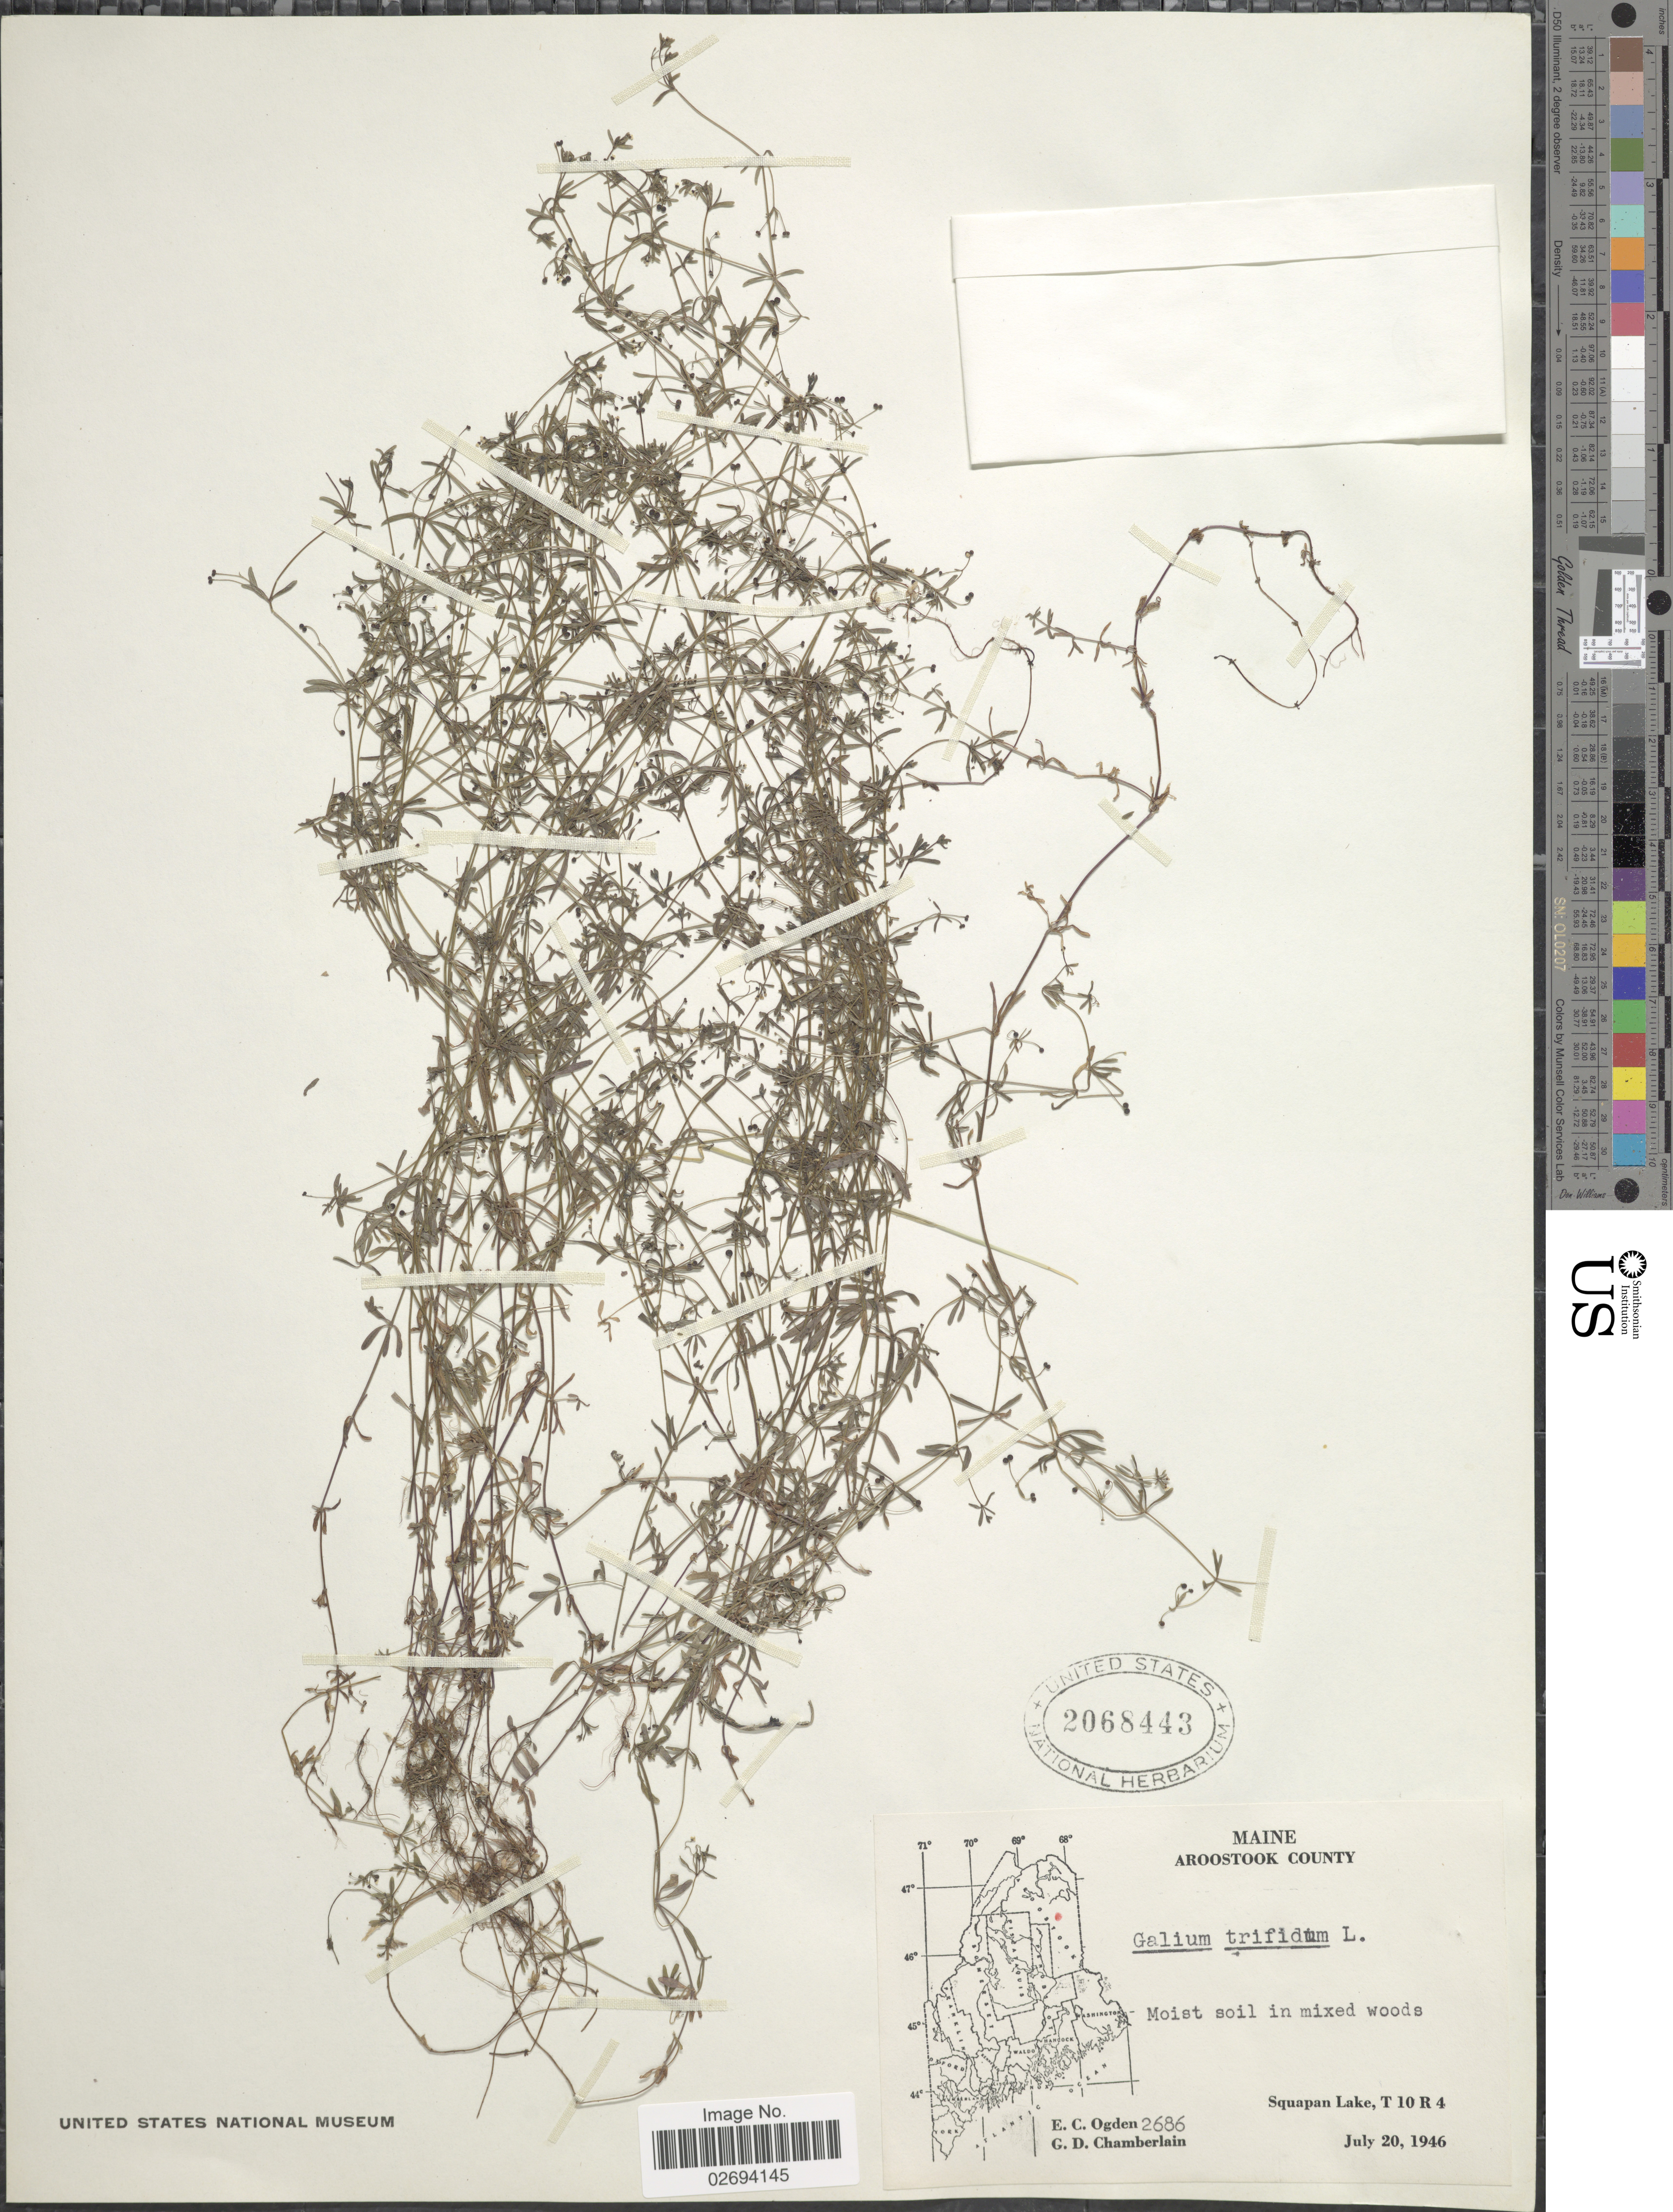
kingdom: Plantae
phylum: Tracheophyta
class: Magnoliopsida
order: Gentianales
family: Rubiaceae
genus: Galium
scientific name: Galium trifidum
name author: L.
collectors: E. Ogden & G. D. Chamberlain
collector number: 2686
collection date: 1946-07-20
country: United States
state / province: Maine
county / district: Aroostook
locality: Squapan Lake, T10 R4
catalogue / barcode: US 2068443